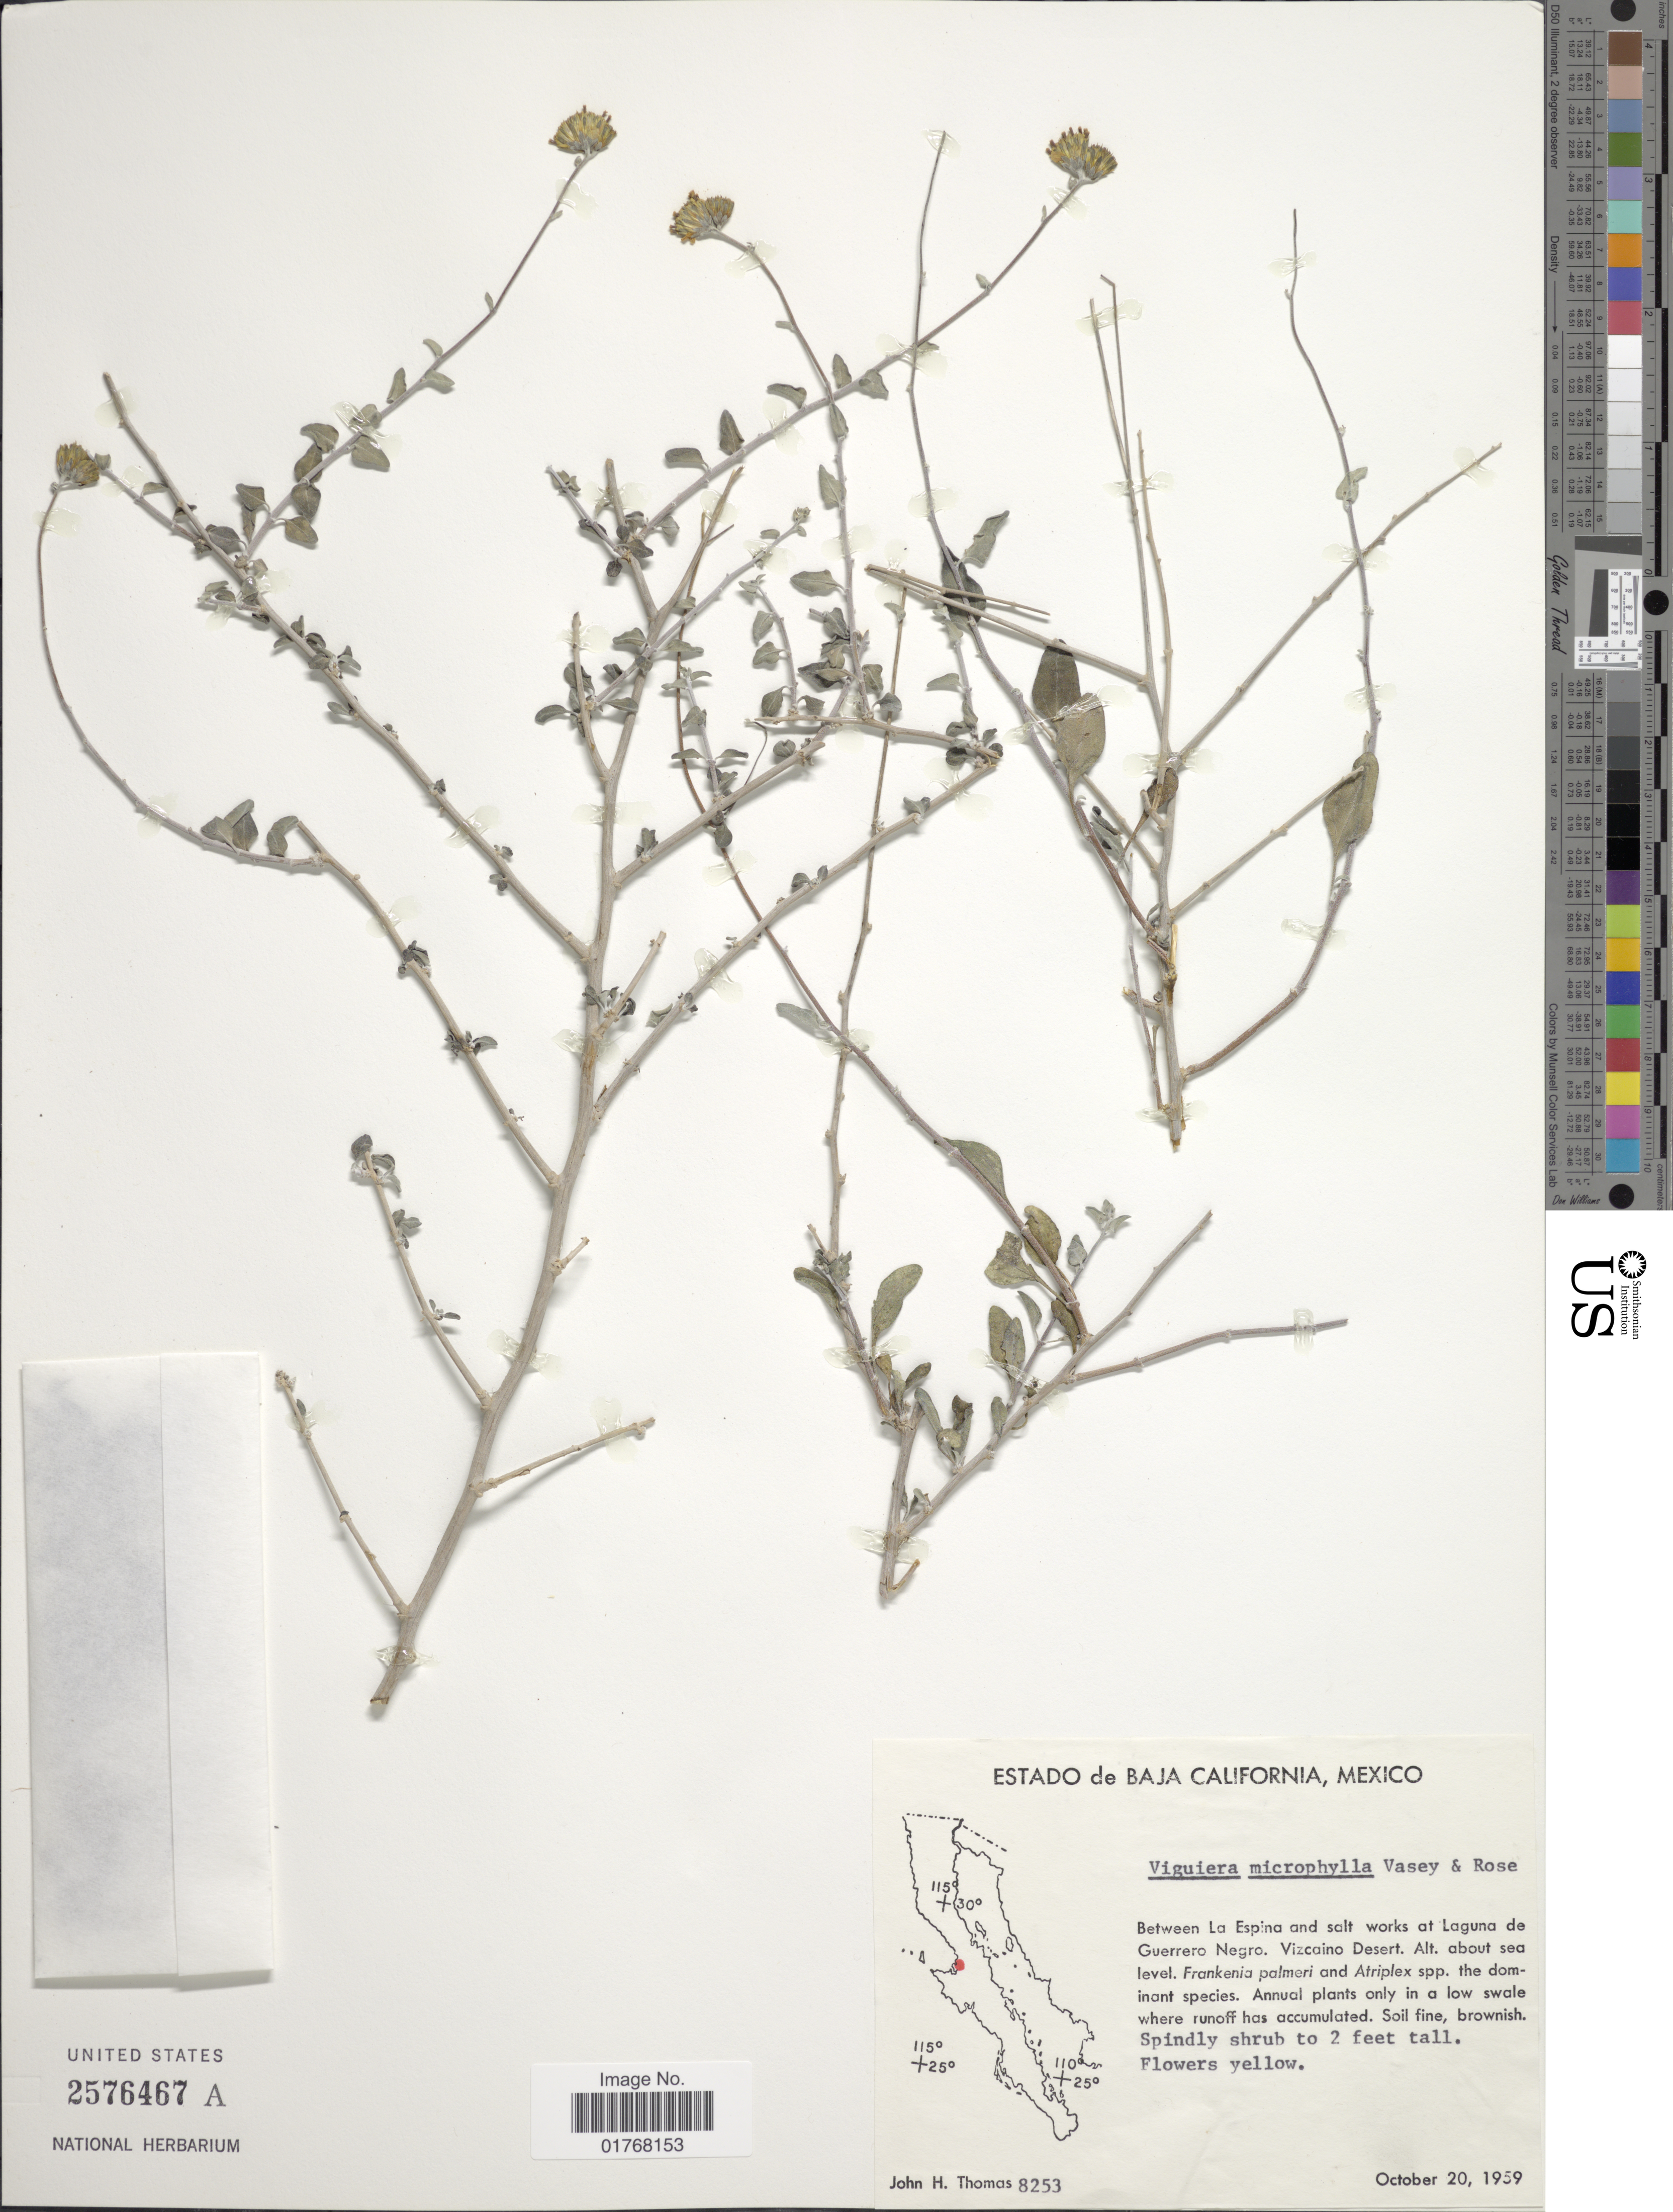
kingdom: Plantae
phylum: Tracheophyta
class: Magnoliopsida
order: Asterales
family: Asteraceae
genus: Viguiera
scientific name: Viguiera microphylla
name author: Vasey & Rose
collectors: J. H. Thomas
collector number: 8253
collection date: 1959-10-20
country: Mexico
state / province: Baja California Sur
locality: Between La Espina and salt works at Laguna de Guerrero Negro. Vizcaino Desert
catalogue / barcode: US 2576467A